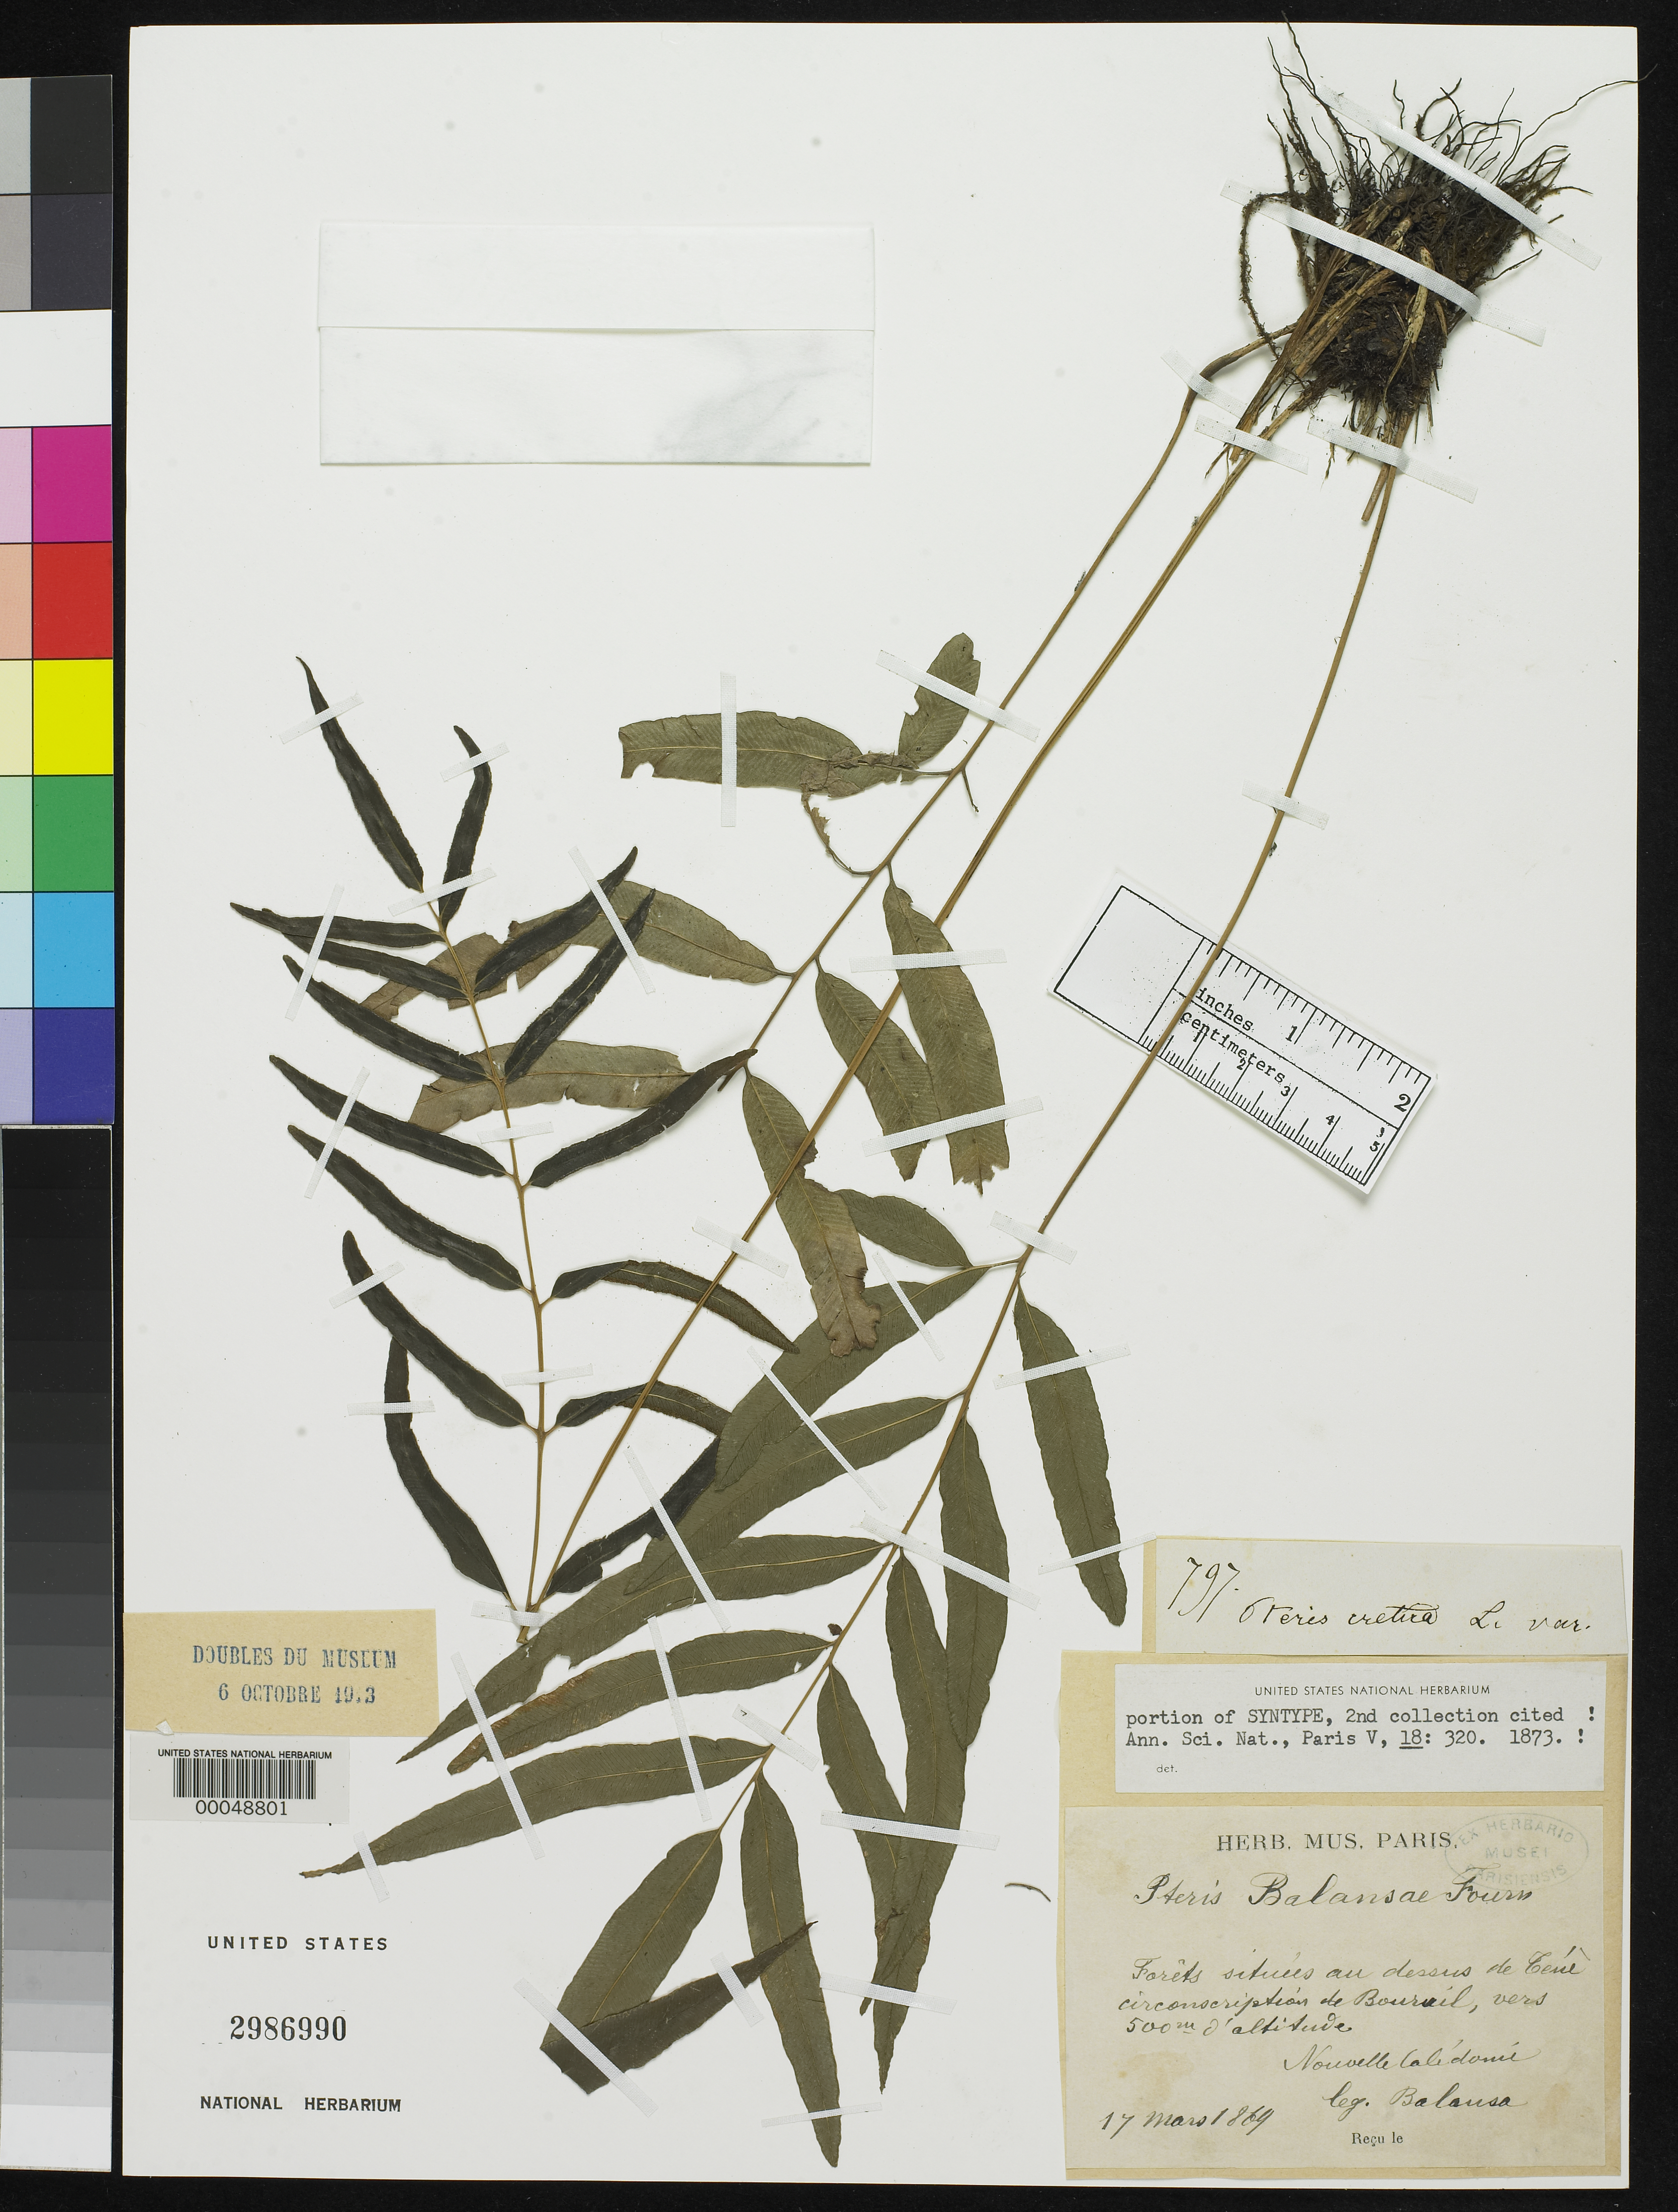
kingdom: Plantae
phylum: Tracheophyta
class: Polypodiopsida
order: Polypodiales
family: Pteridaceae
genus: Pteris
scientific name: Pteris balansae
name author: E. Fourn.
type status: Isosyntype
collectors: B. Balansa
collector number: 797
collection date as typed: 17 Mar 1869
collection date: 1869-03-17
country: New Caledonia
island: New Caledonia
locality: Above Tene.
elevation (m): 500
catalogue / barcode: US 2986990